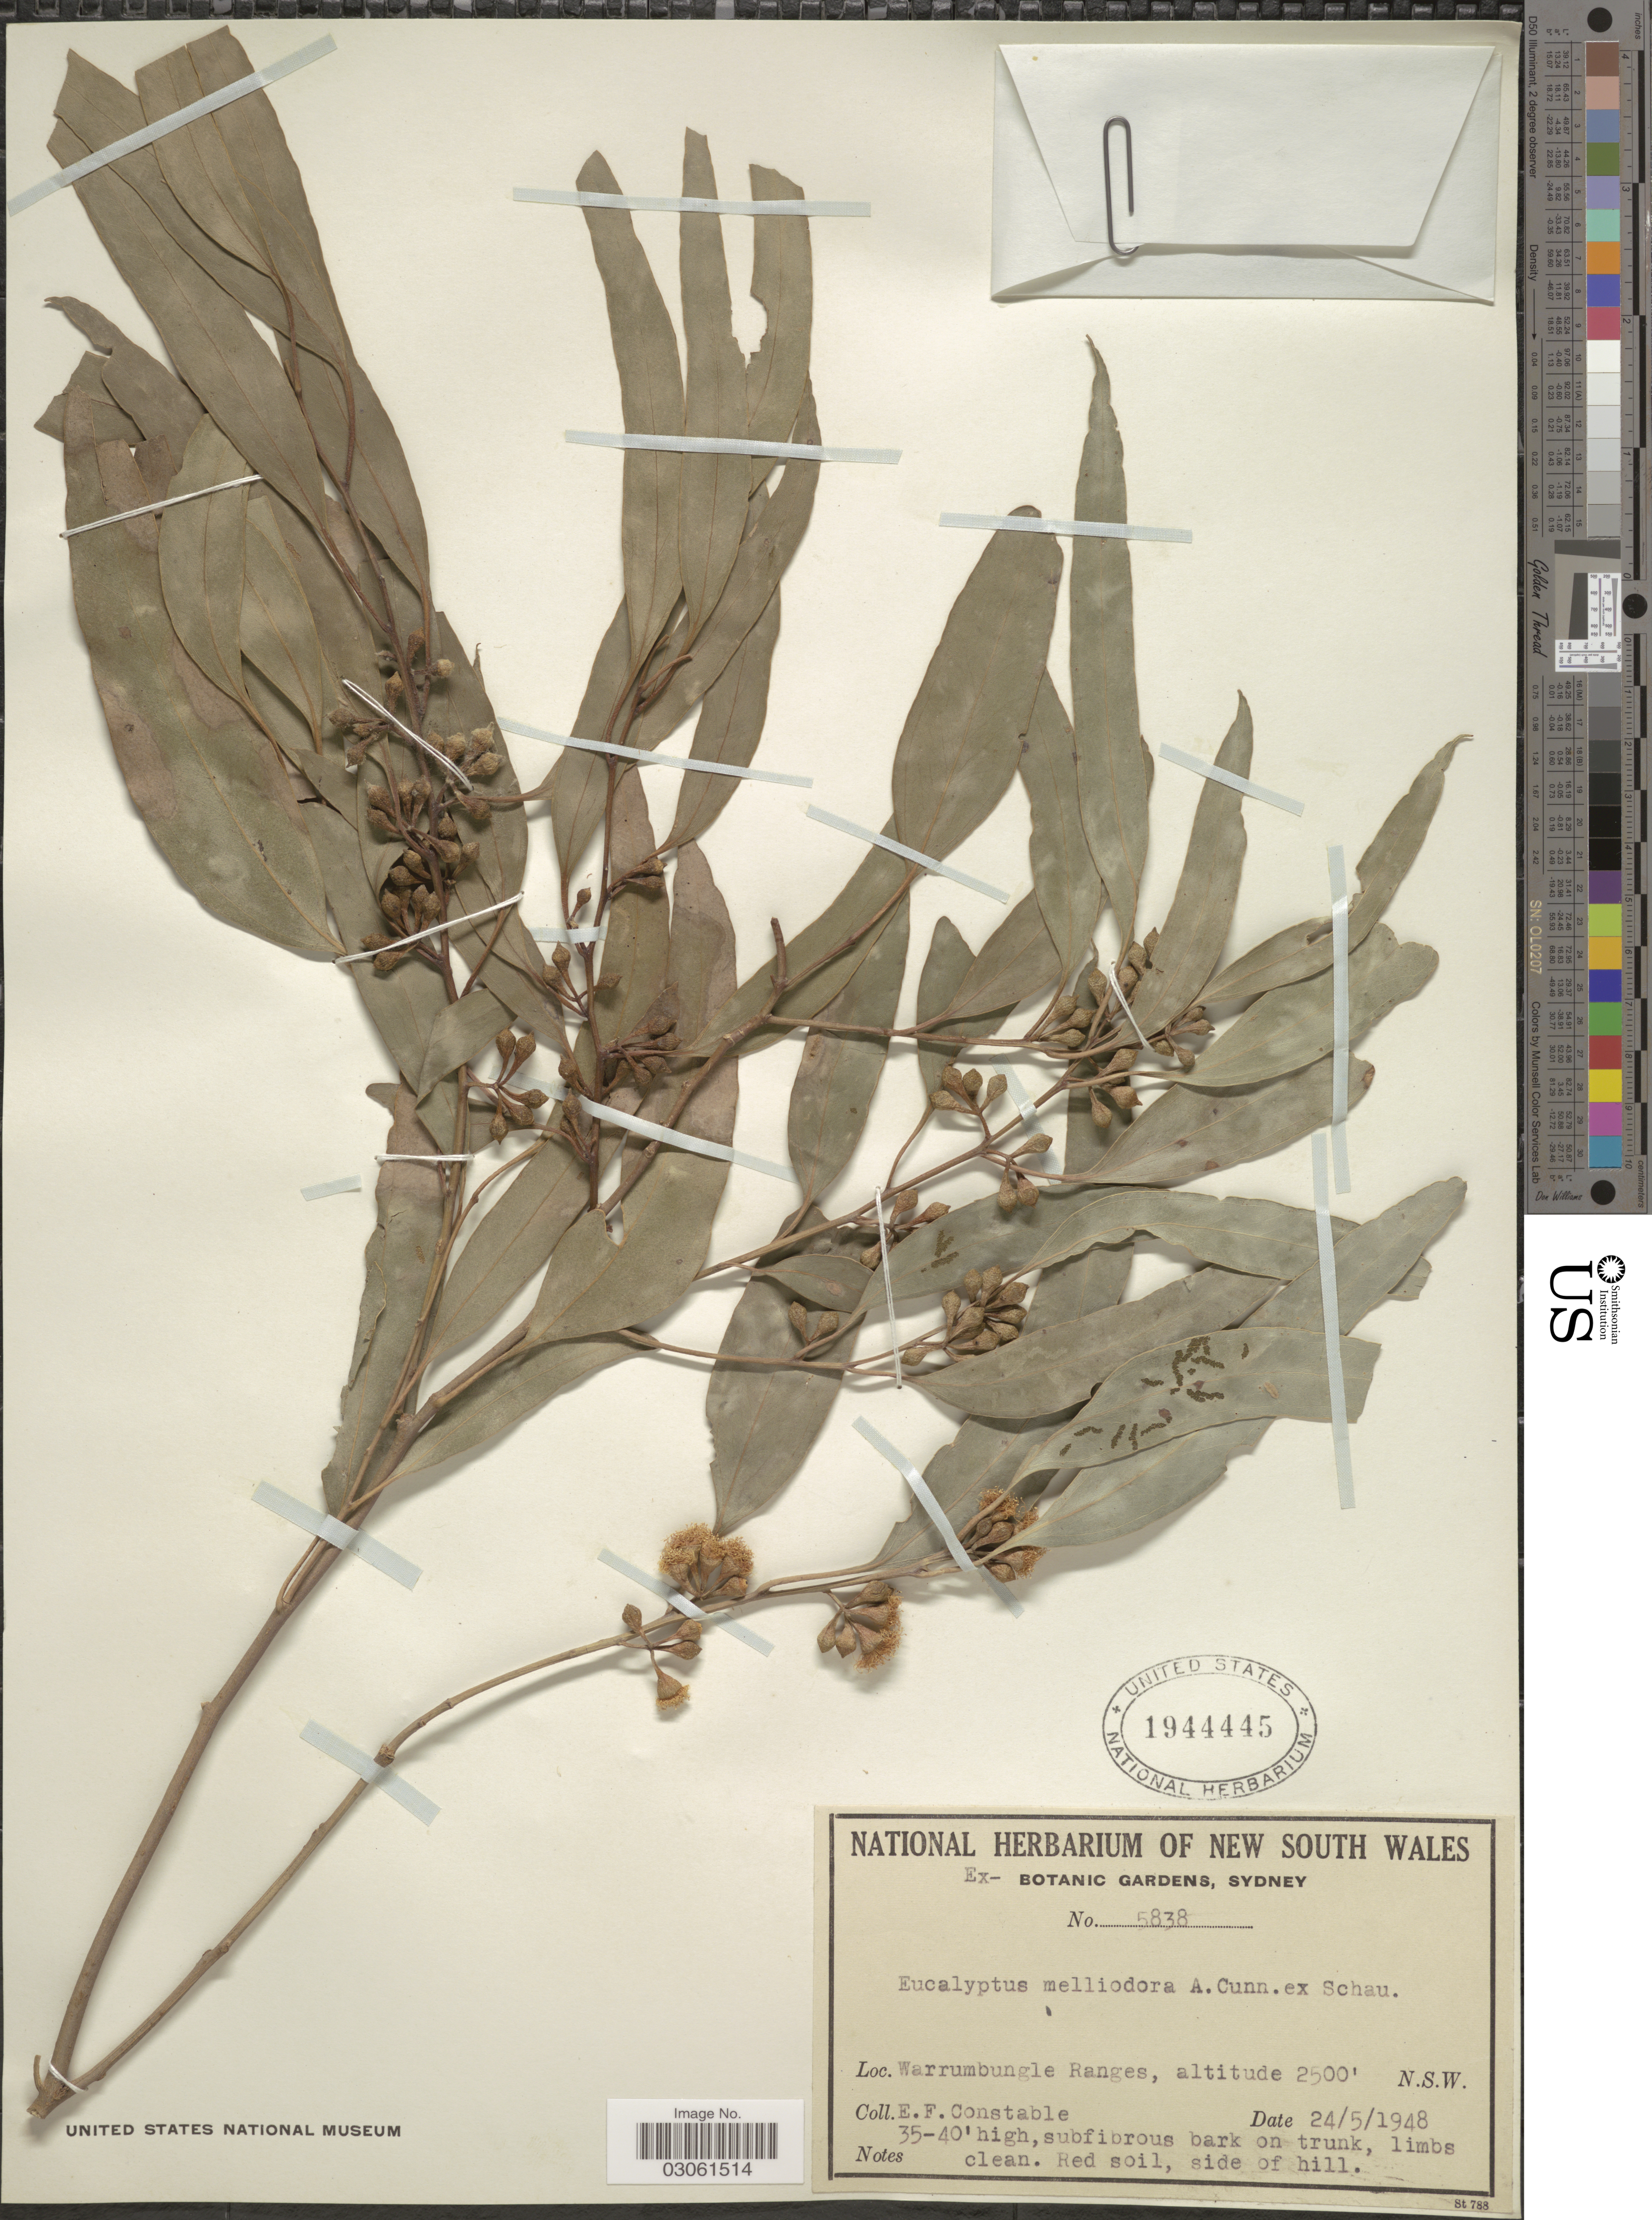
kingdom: Plantae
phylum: Tracheophyta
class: Magnoliopsida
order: Myrtales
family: Myrtaceae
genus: Eucalyptus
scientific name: Eucalyptus melliodora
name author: A. Cunn. ex S. Schauer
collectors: E. F. Constable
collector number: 5838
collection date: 1948-05-24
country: Australia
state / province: New South Wales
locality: Warrumbungle Ranges, N. S. W.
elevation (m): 762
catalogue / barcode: US 1944445